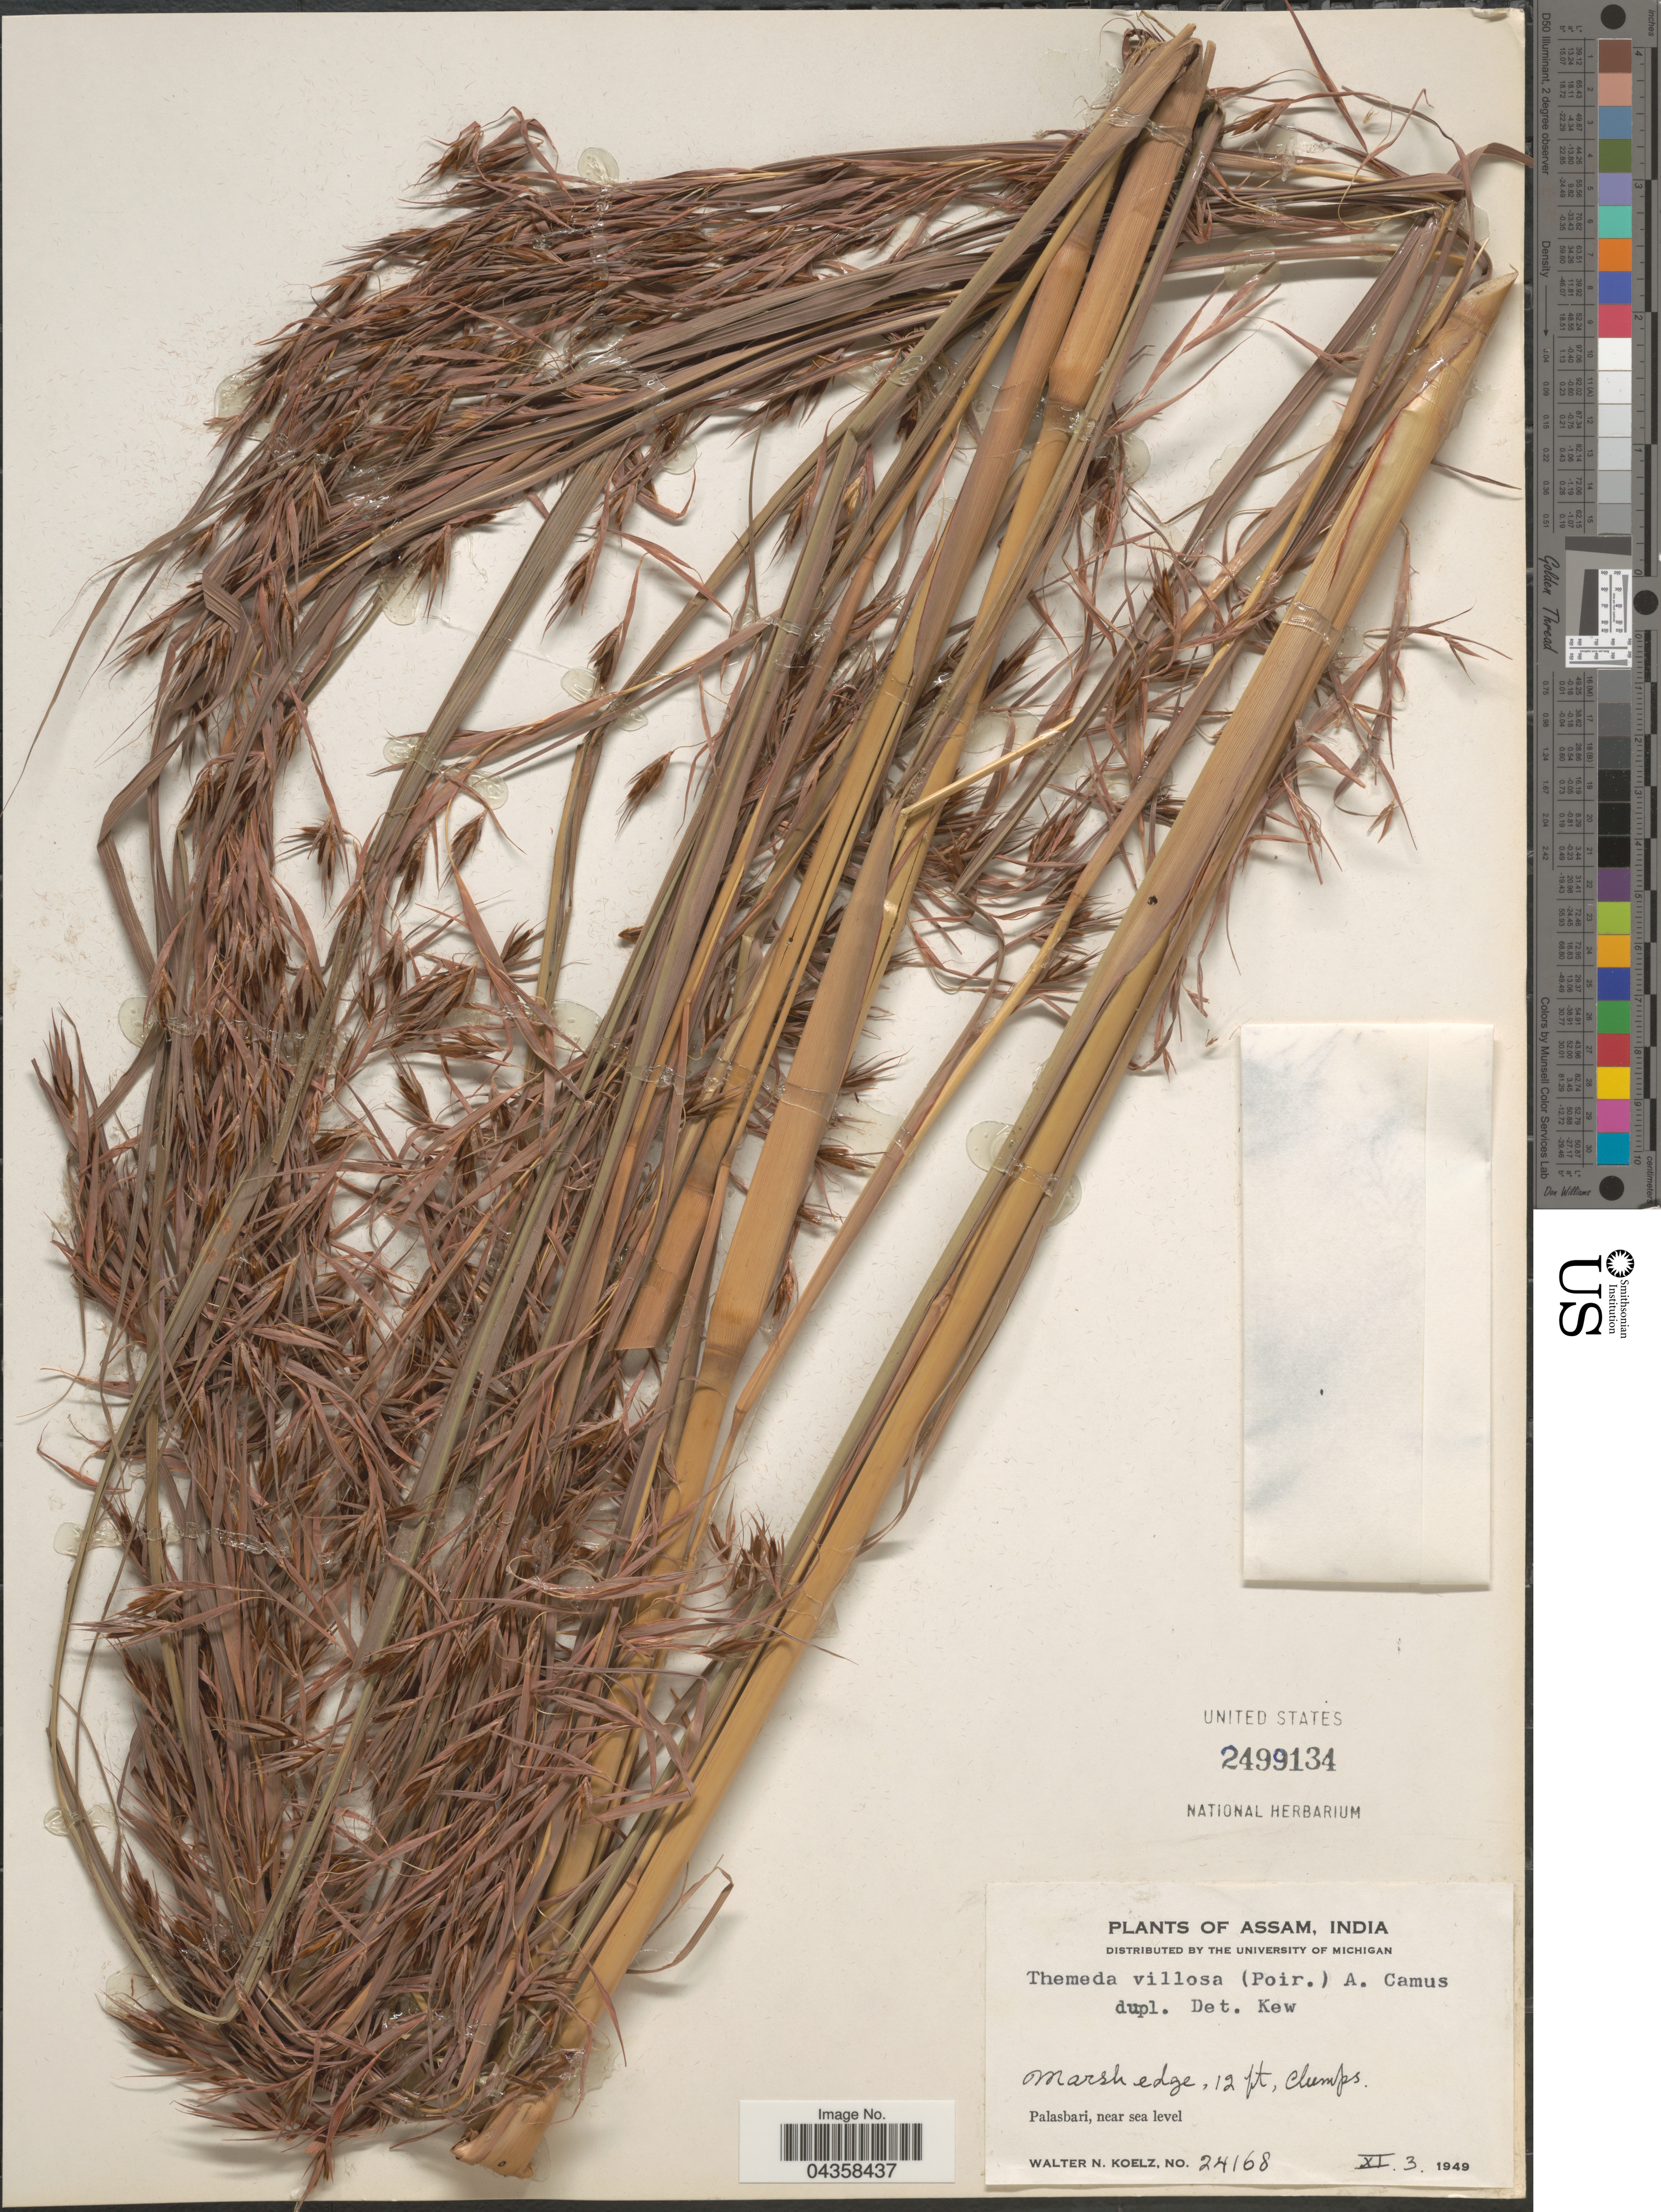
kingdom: Plantae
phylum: Tracheophyta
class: Liliopsida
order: Poales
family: Poaceae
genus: Themeda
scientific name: Themeda villosa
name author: (Lam.) A. Camus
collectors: W. N. Koelz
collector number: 24168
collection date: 1949-11-03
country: India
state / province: Assam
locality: Marsh edge, Palasbari.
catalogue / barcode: US 2499134